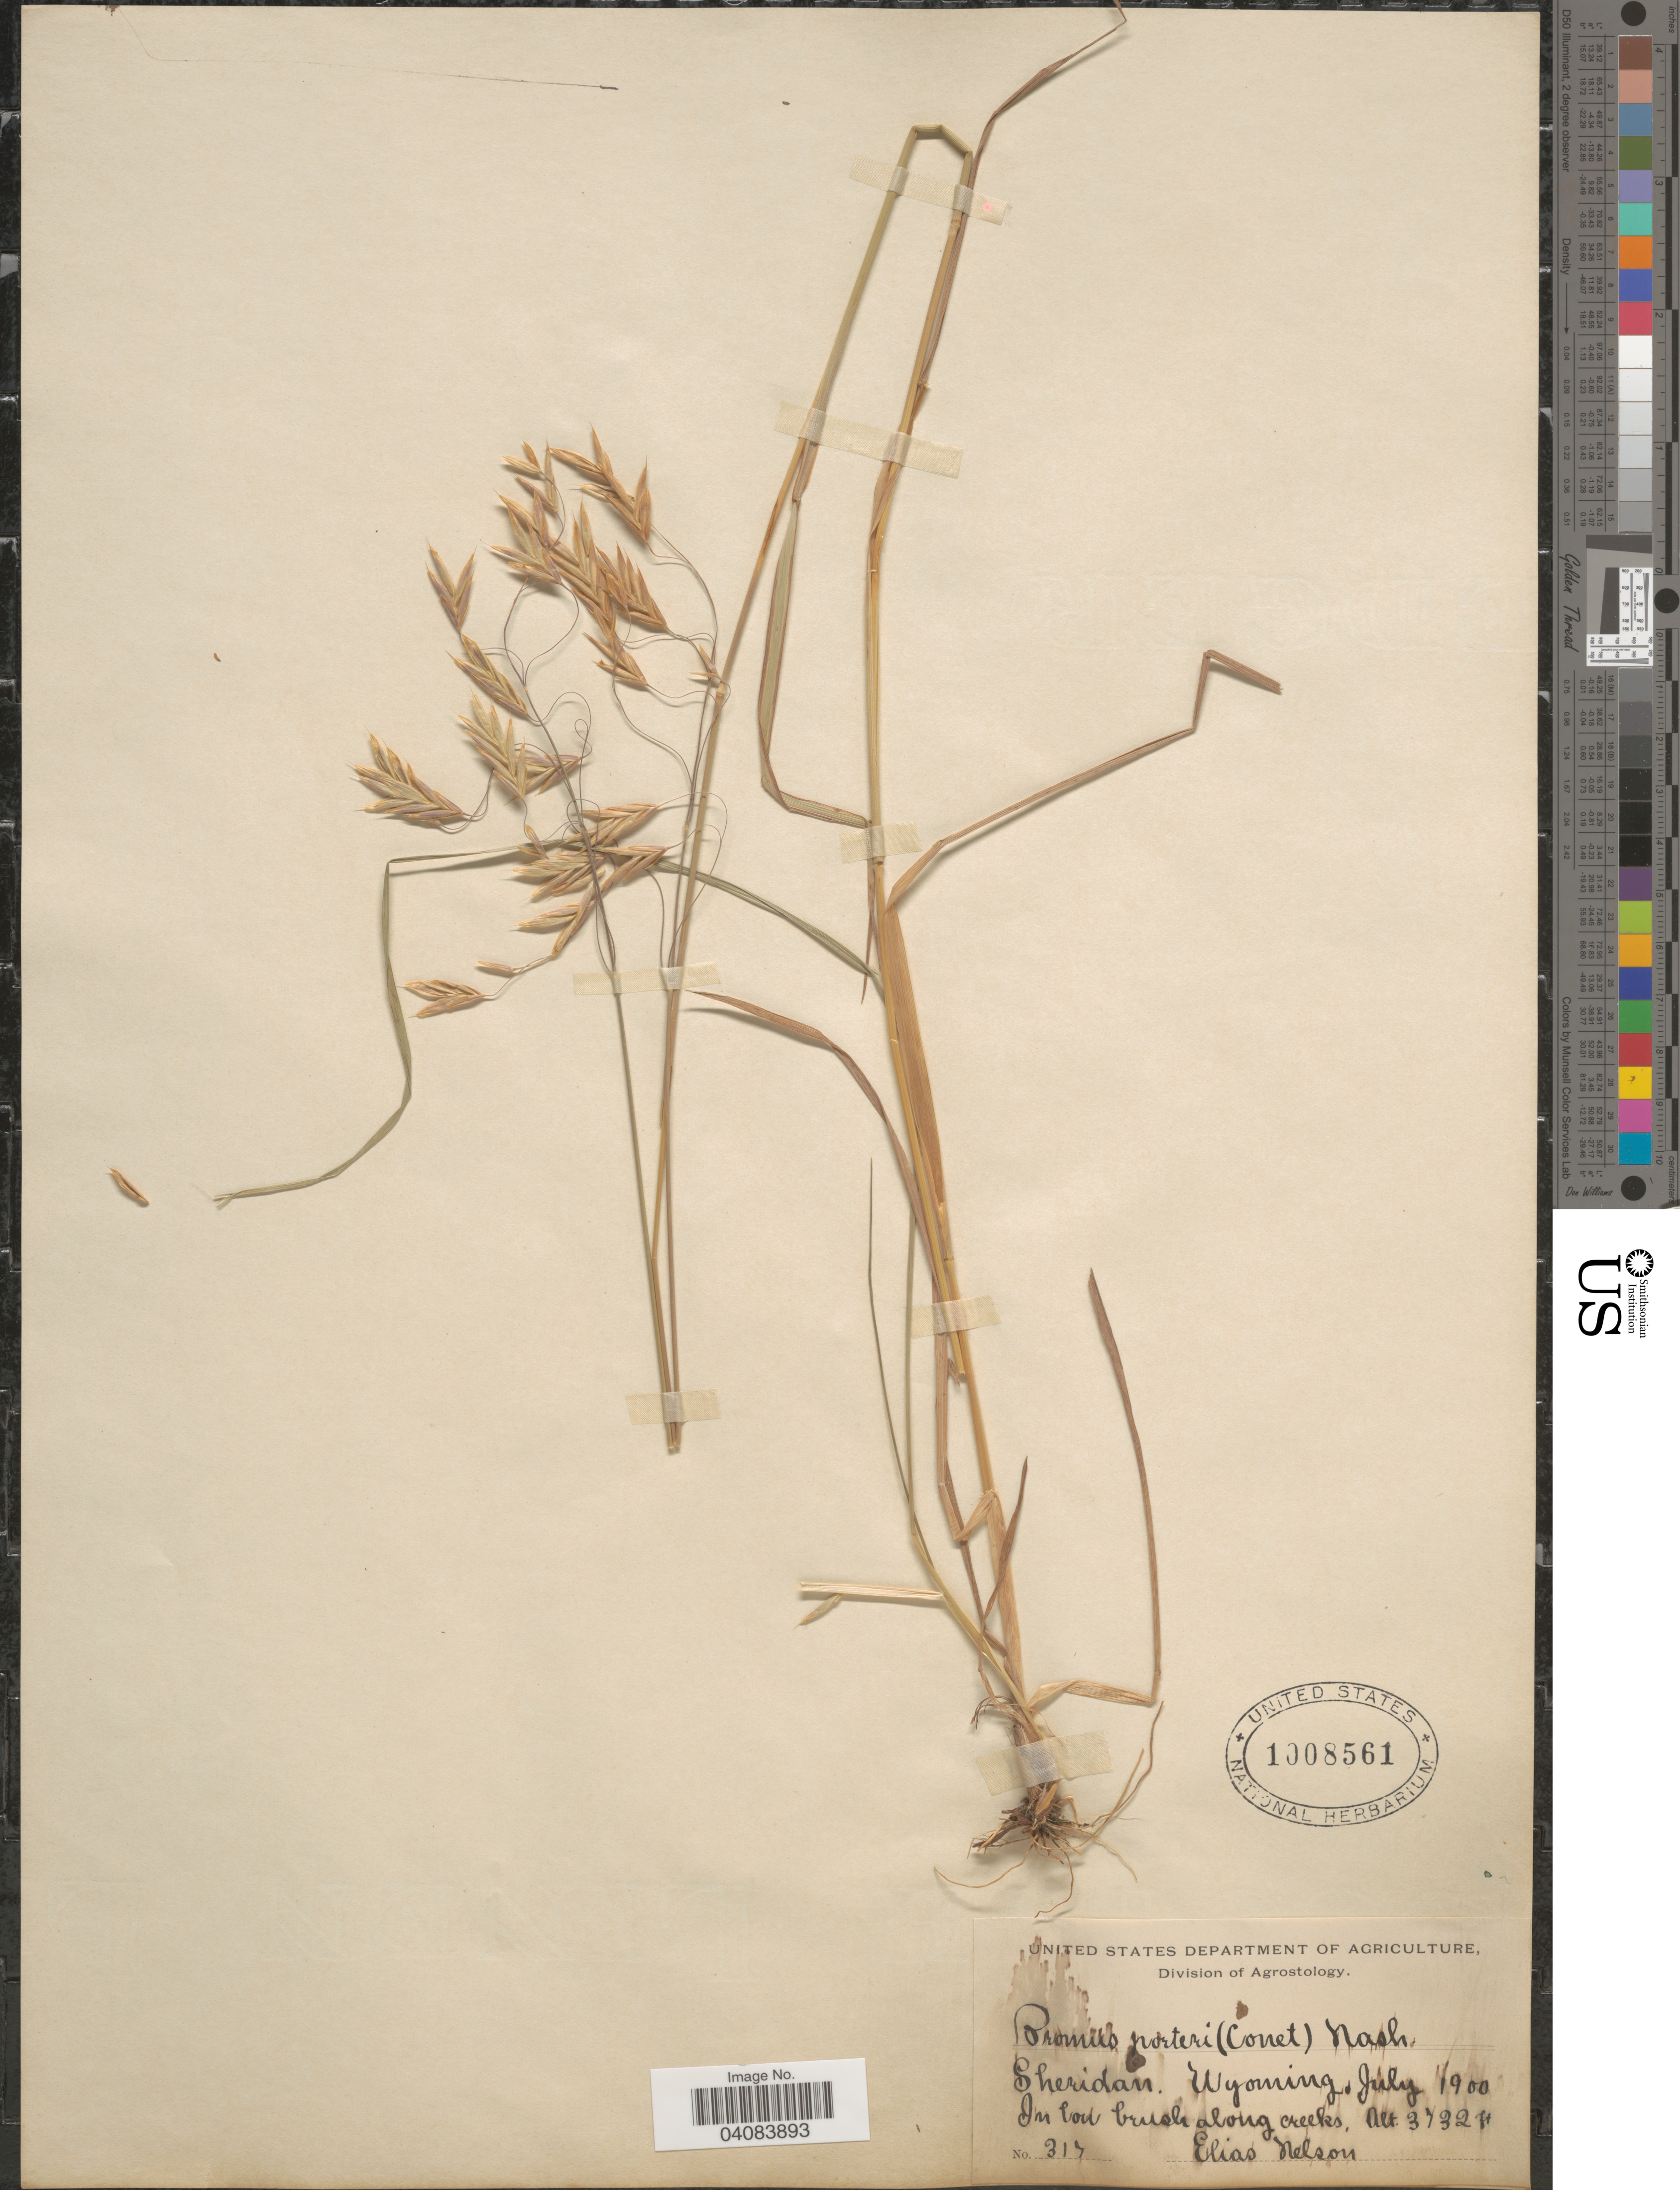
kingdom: Plantae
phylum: Tracheophyta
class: Liliopsida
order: Poales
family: Poaceae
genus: Bromus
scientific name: Bromus porteri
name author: (J.M. Coult.) Nash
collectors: E. Nelson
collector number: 317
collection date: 1900-07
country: United States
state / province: Wyoming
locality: Sheridan. In low brush along creeks.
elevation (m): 1138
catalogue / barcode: US 1008561